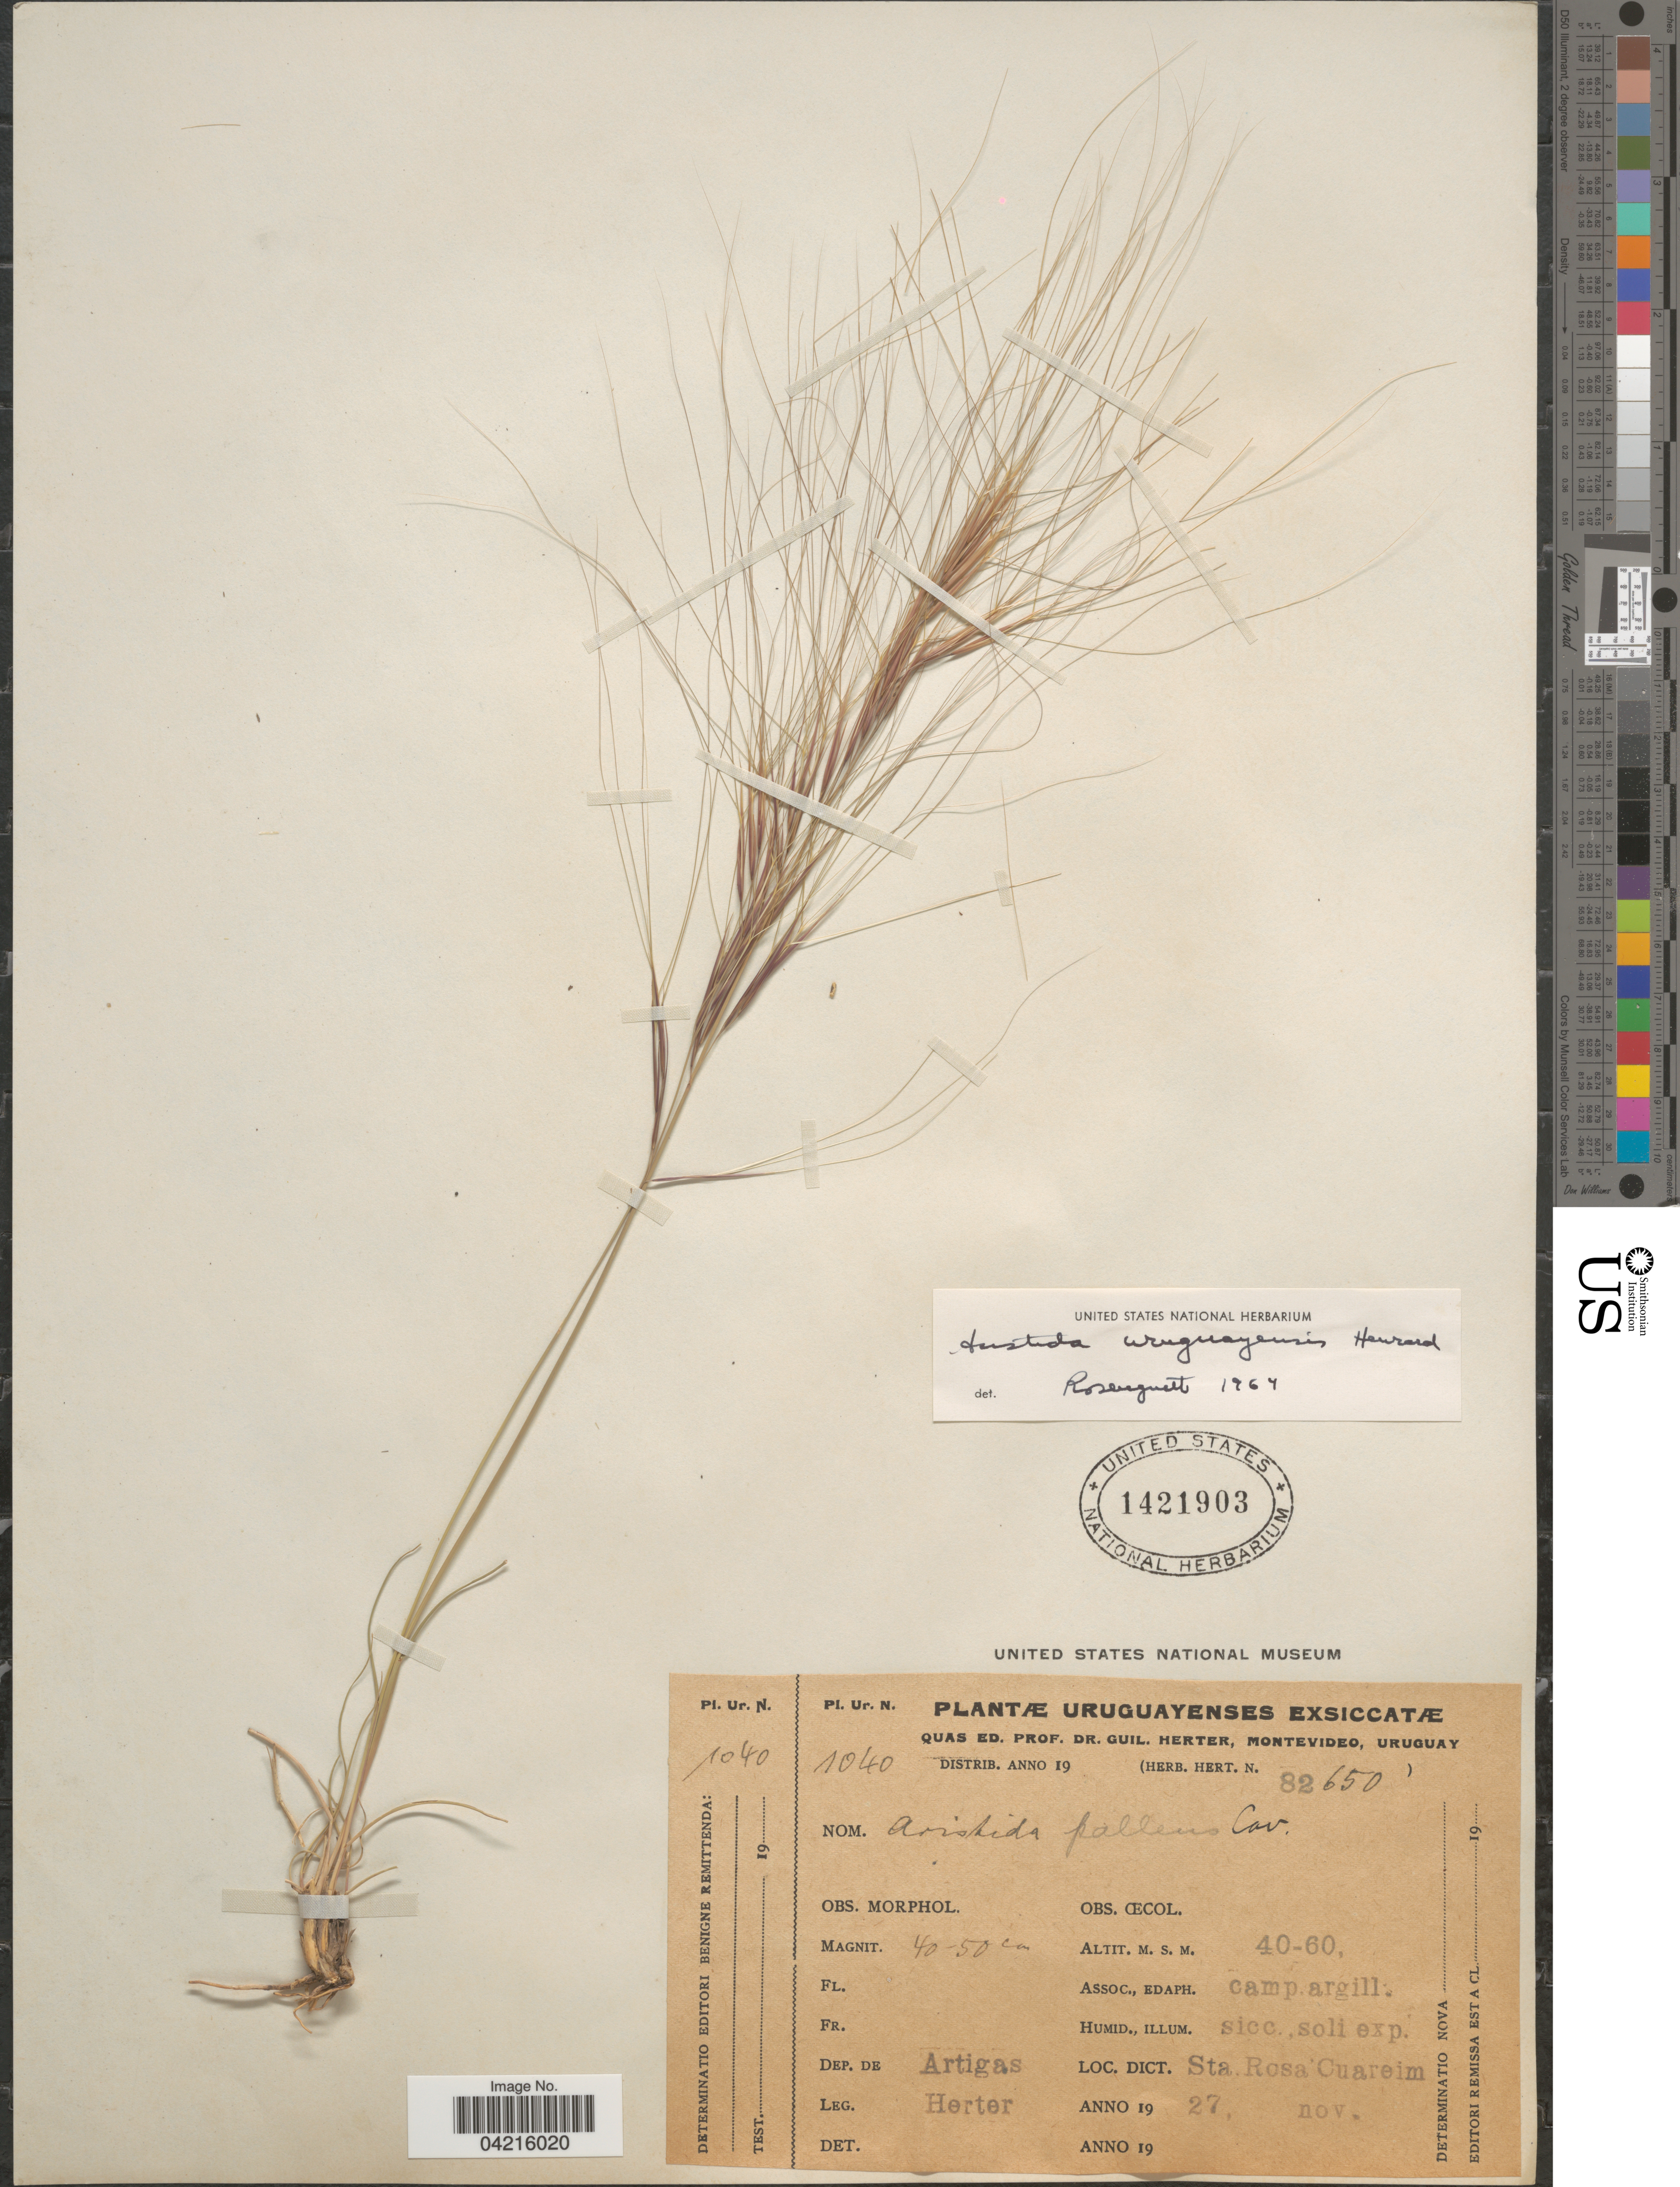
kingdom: Plantae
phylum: Tracheophyta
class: Liliopsida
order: Poales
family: Poaceae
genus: Aristida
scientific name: Aristida uruguayensis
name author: Henr.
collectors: G. Herter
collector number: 1040/82650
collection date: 1927-11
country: Uruguay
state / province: Artigas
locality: Dep. de Artigas. Dict. Sta. Rosa Cuareim.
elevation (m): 40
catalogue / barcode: US 1421903